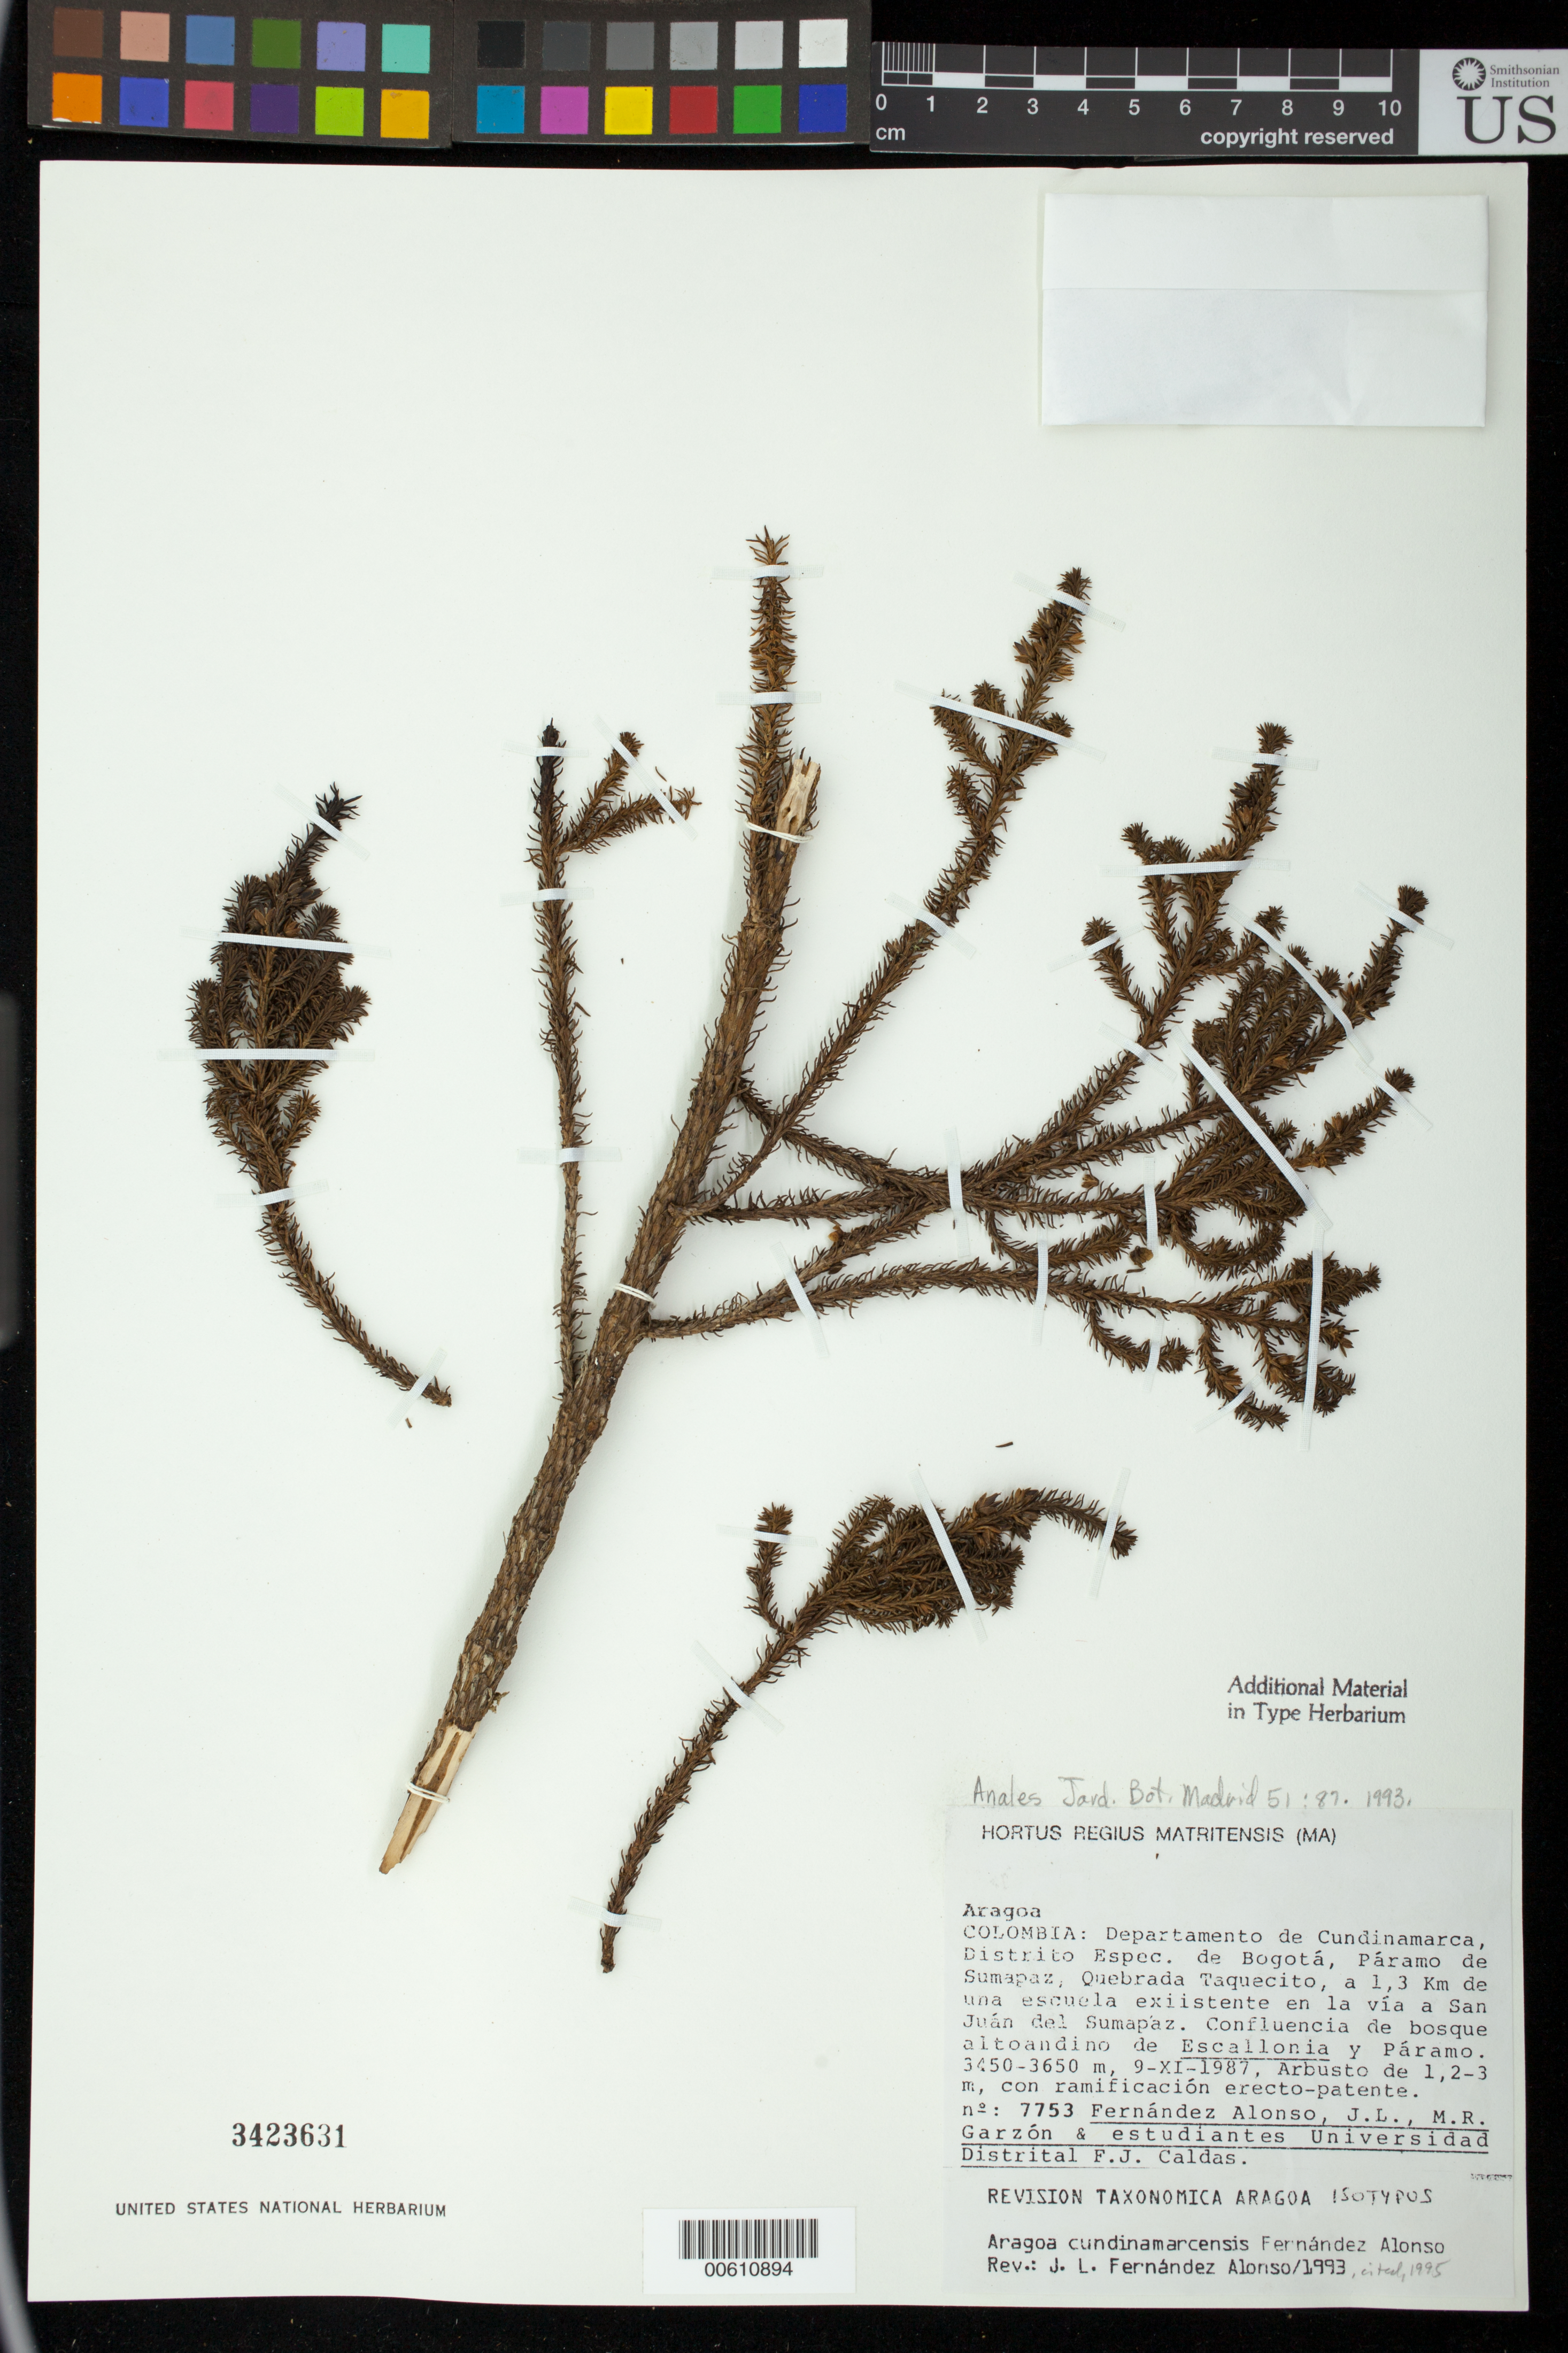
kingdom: Plantae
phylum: Tracheophyta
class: Magnoliopsida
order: Lamiales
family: Plantaginaceae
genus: Aragoa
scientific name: Aragoa cundinamarcensis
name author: Fern. Alonso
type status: Isotype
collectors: J. L. Fernández-Alonso, M. Garzón & Students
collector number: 7753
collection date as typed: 09 Nov 1987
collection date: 1987-11-09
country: Colombia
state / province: Cundinamarca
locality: Departamento de Cundinamarca, Distrito Espec. de Bogotá, Páramo de Sumapaz, Quebrada Taquecito, a 1.3 km de una escuela exiistente en la vía a San Juán del Sumapaz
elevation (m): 3450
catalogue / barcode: US 3423631